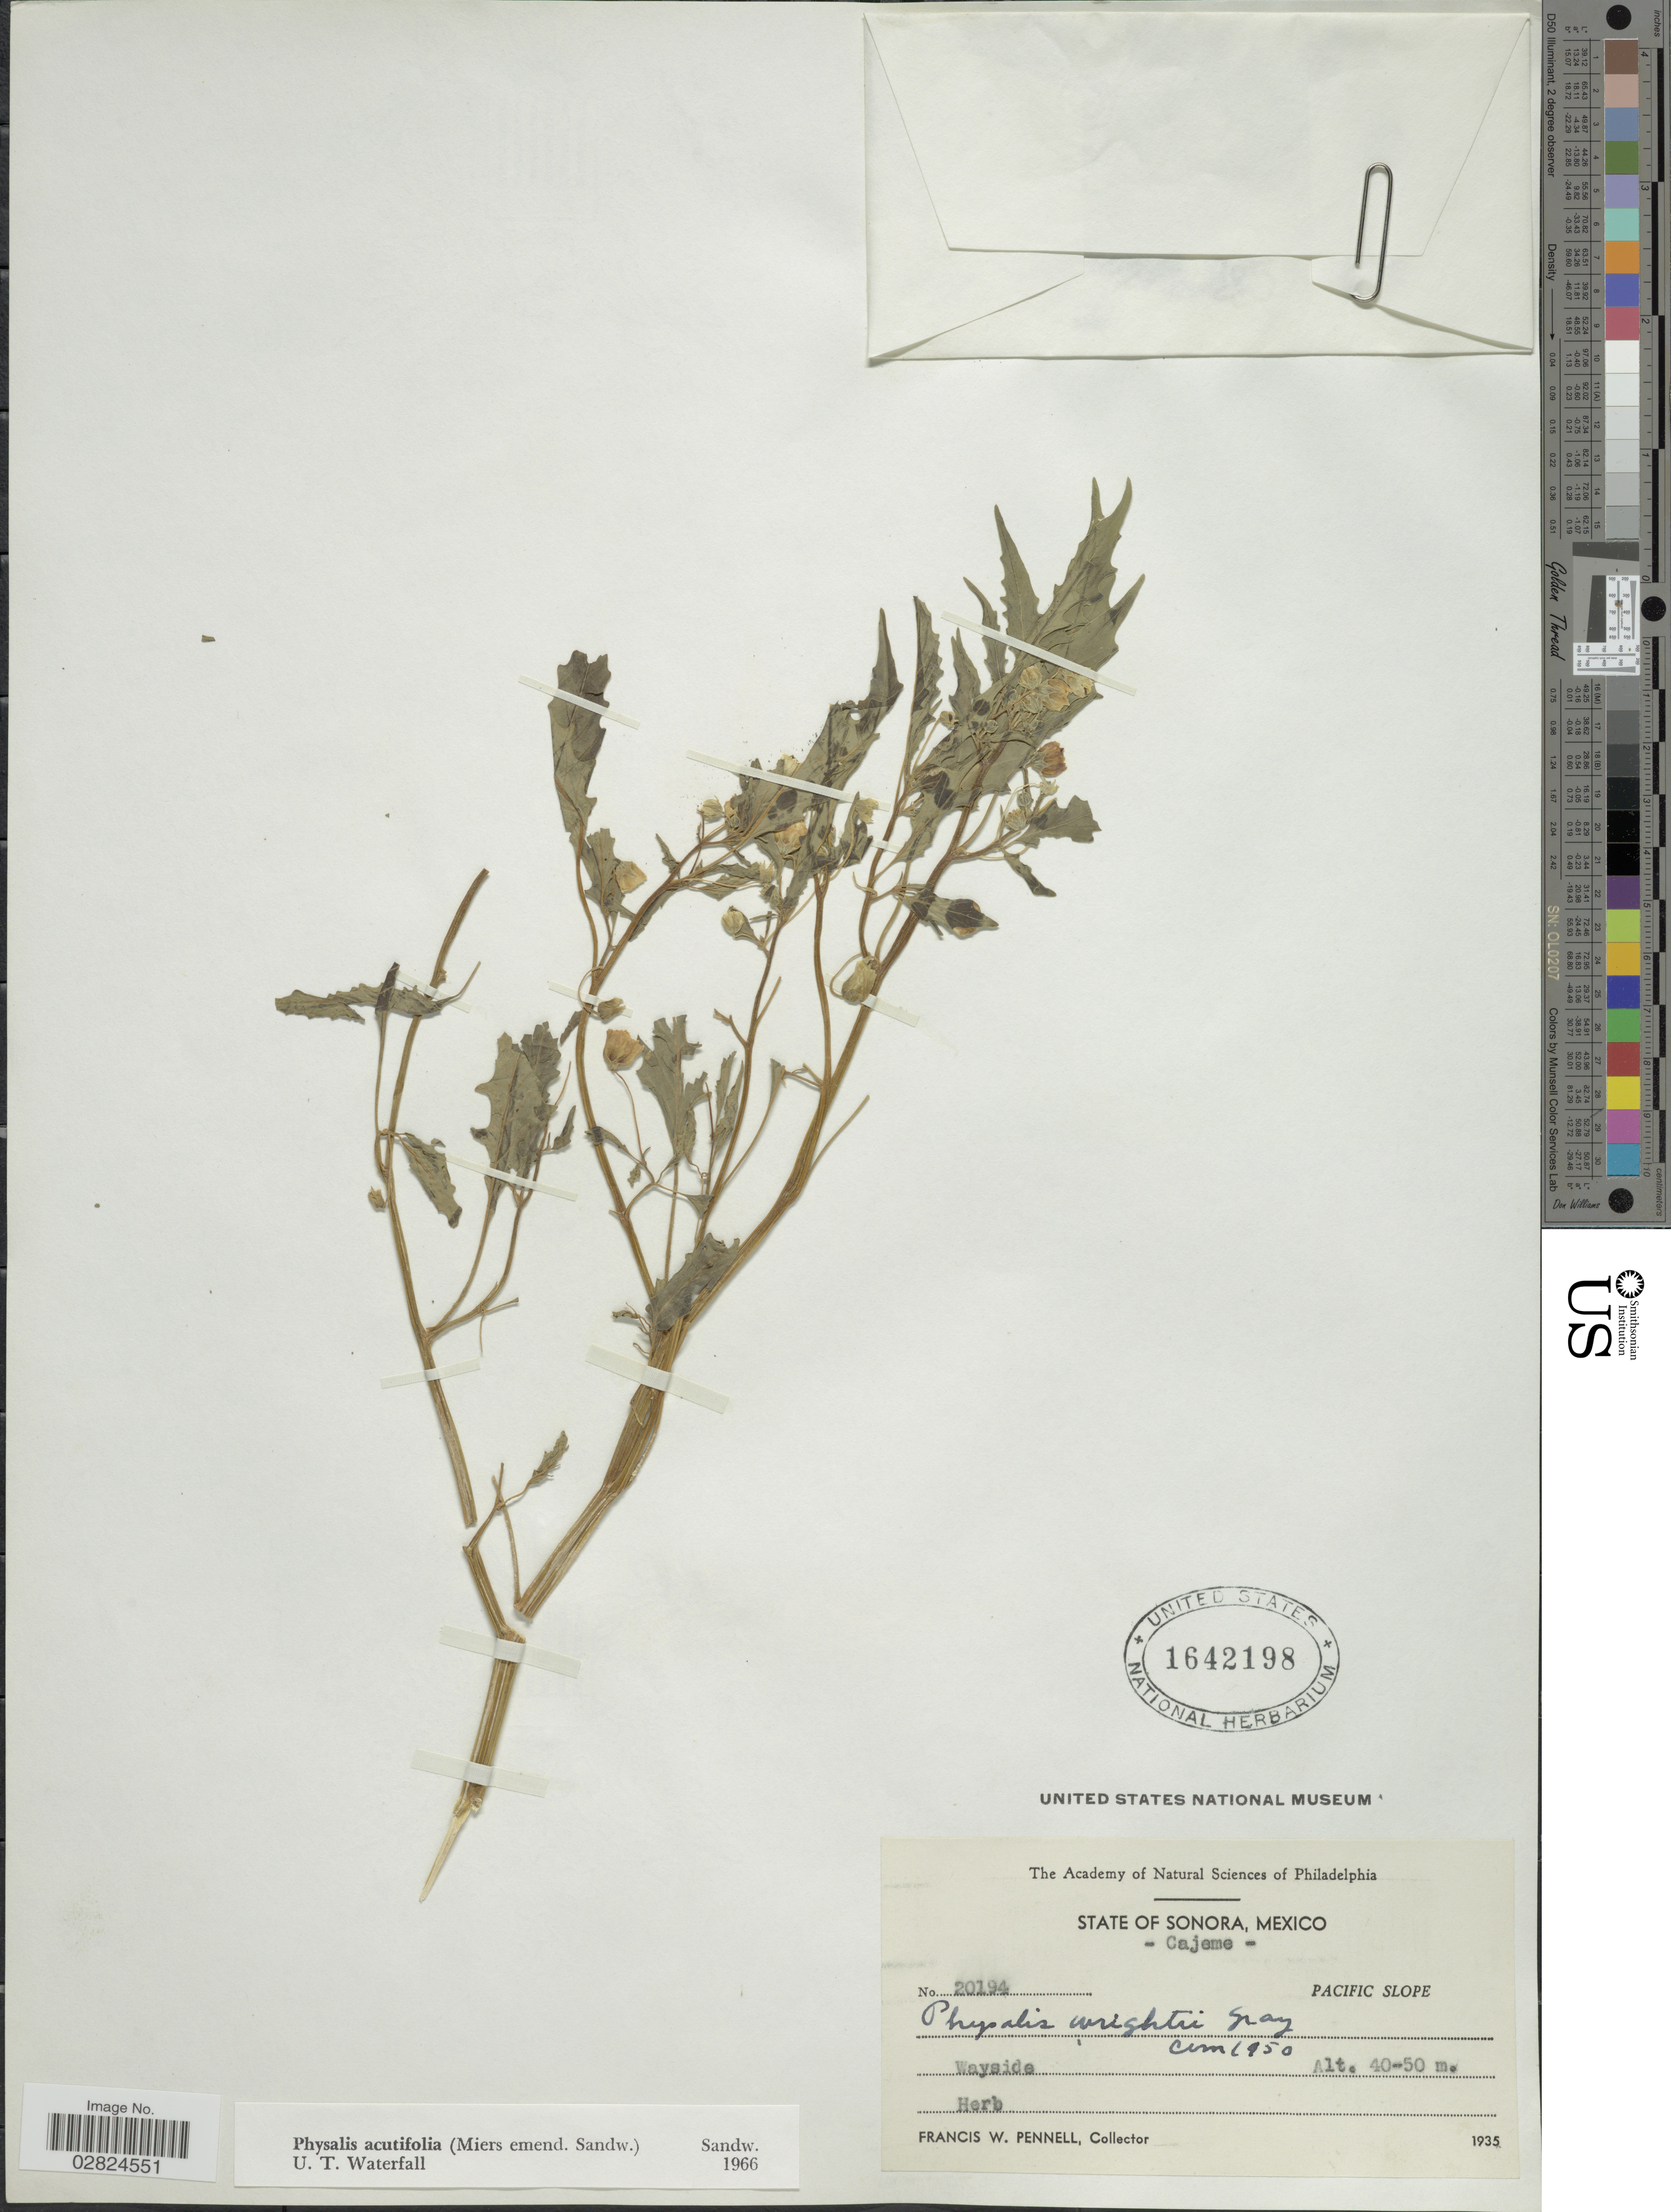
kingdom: Plantae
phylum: Tracheophyta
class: Magnoliopsida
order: Solanales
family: Solanaceae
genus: Physalis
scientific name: Physalis acutifolia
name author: (Miers) Sandwith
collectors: F. W. Pennell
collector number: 20194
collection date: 1935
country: Mexico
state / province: Sonora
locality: Cajeme, Pacific Slope, Wayside.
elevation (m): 40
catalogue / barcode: US 1642198